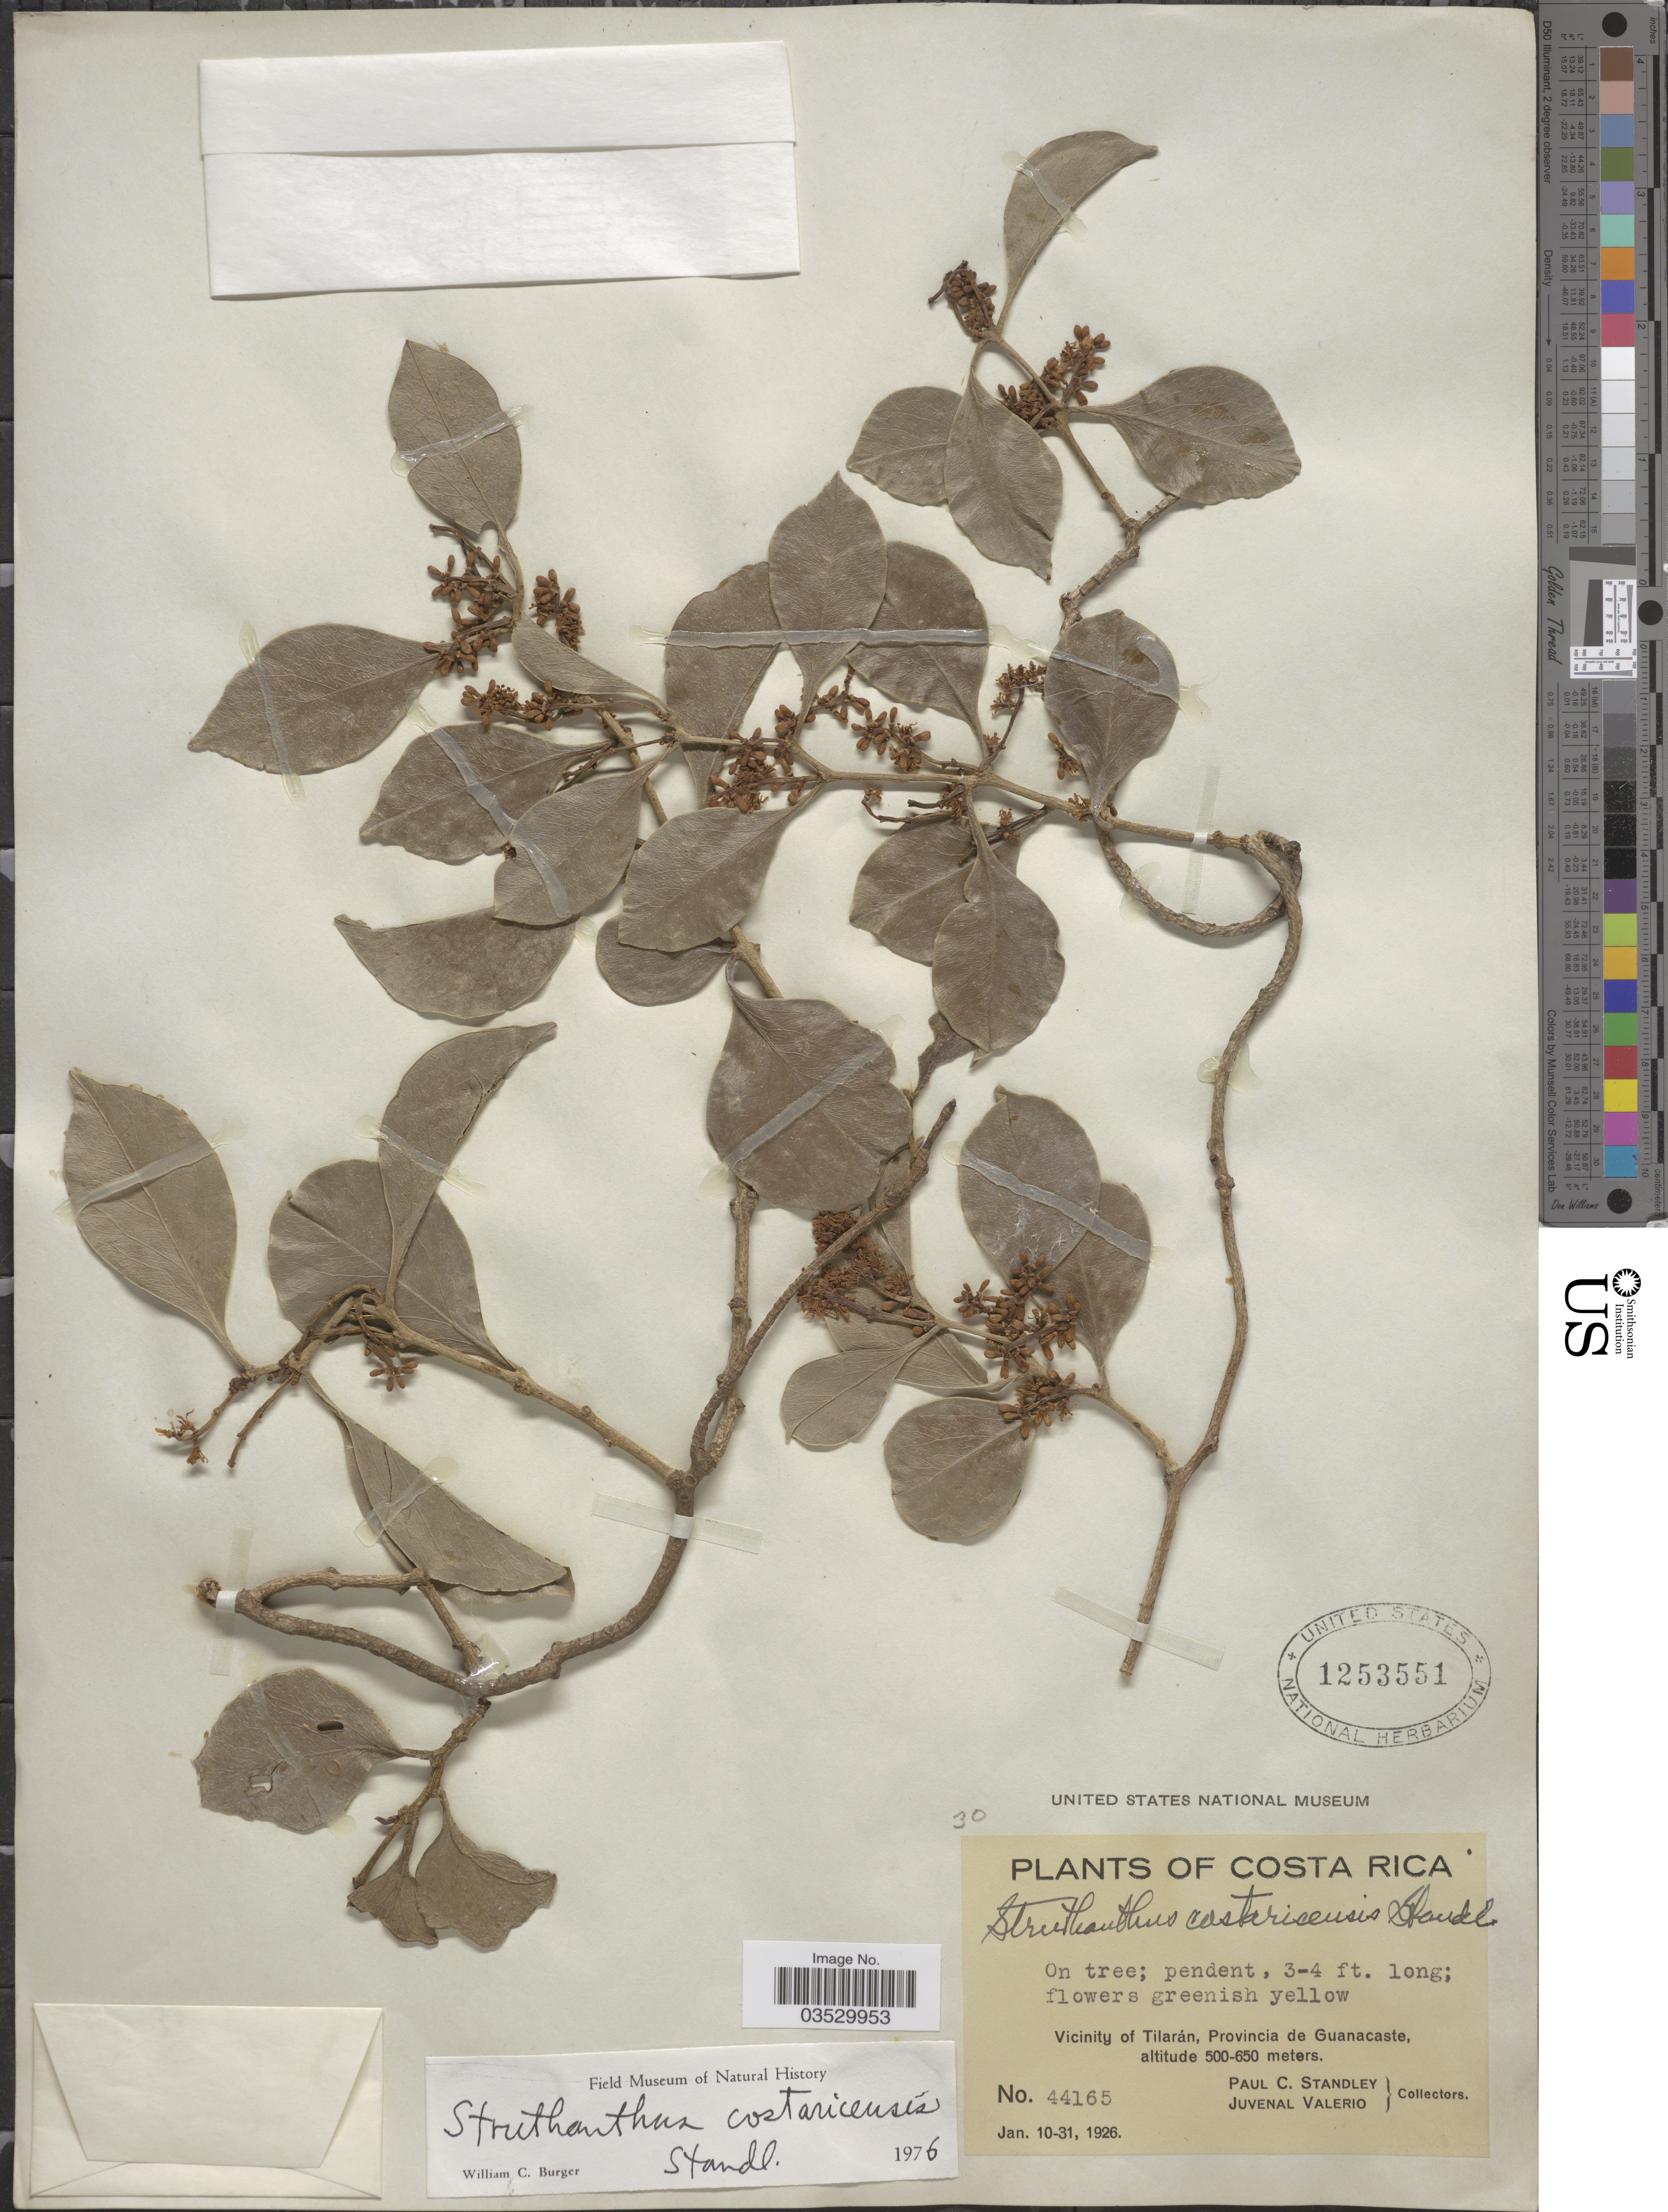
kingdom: Plantae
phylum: Tracheophyta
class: Magnoliopsida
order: Santalales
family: Loranthaceae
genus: Struthanthus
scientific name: Struthanthus costaricensis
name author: Standl.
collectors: P. C. Standley & J. Valerio R.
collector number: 44165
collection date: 1926-01-10/1926-01-31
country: Costa Rica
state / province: Guanacaste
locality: Vicinity of Tilarán.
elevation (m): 500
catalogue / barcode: US 1253551